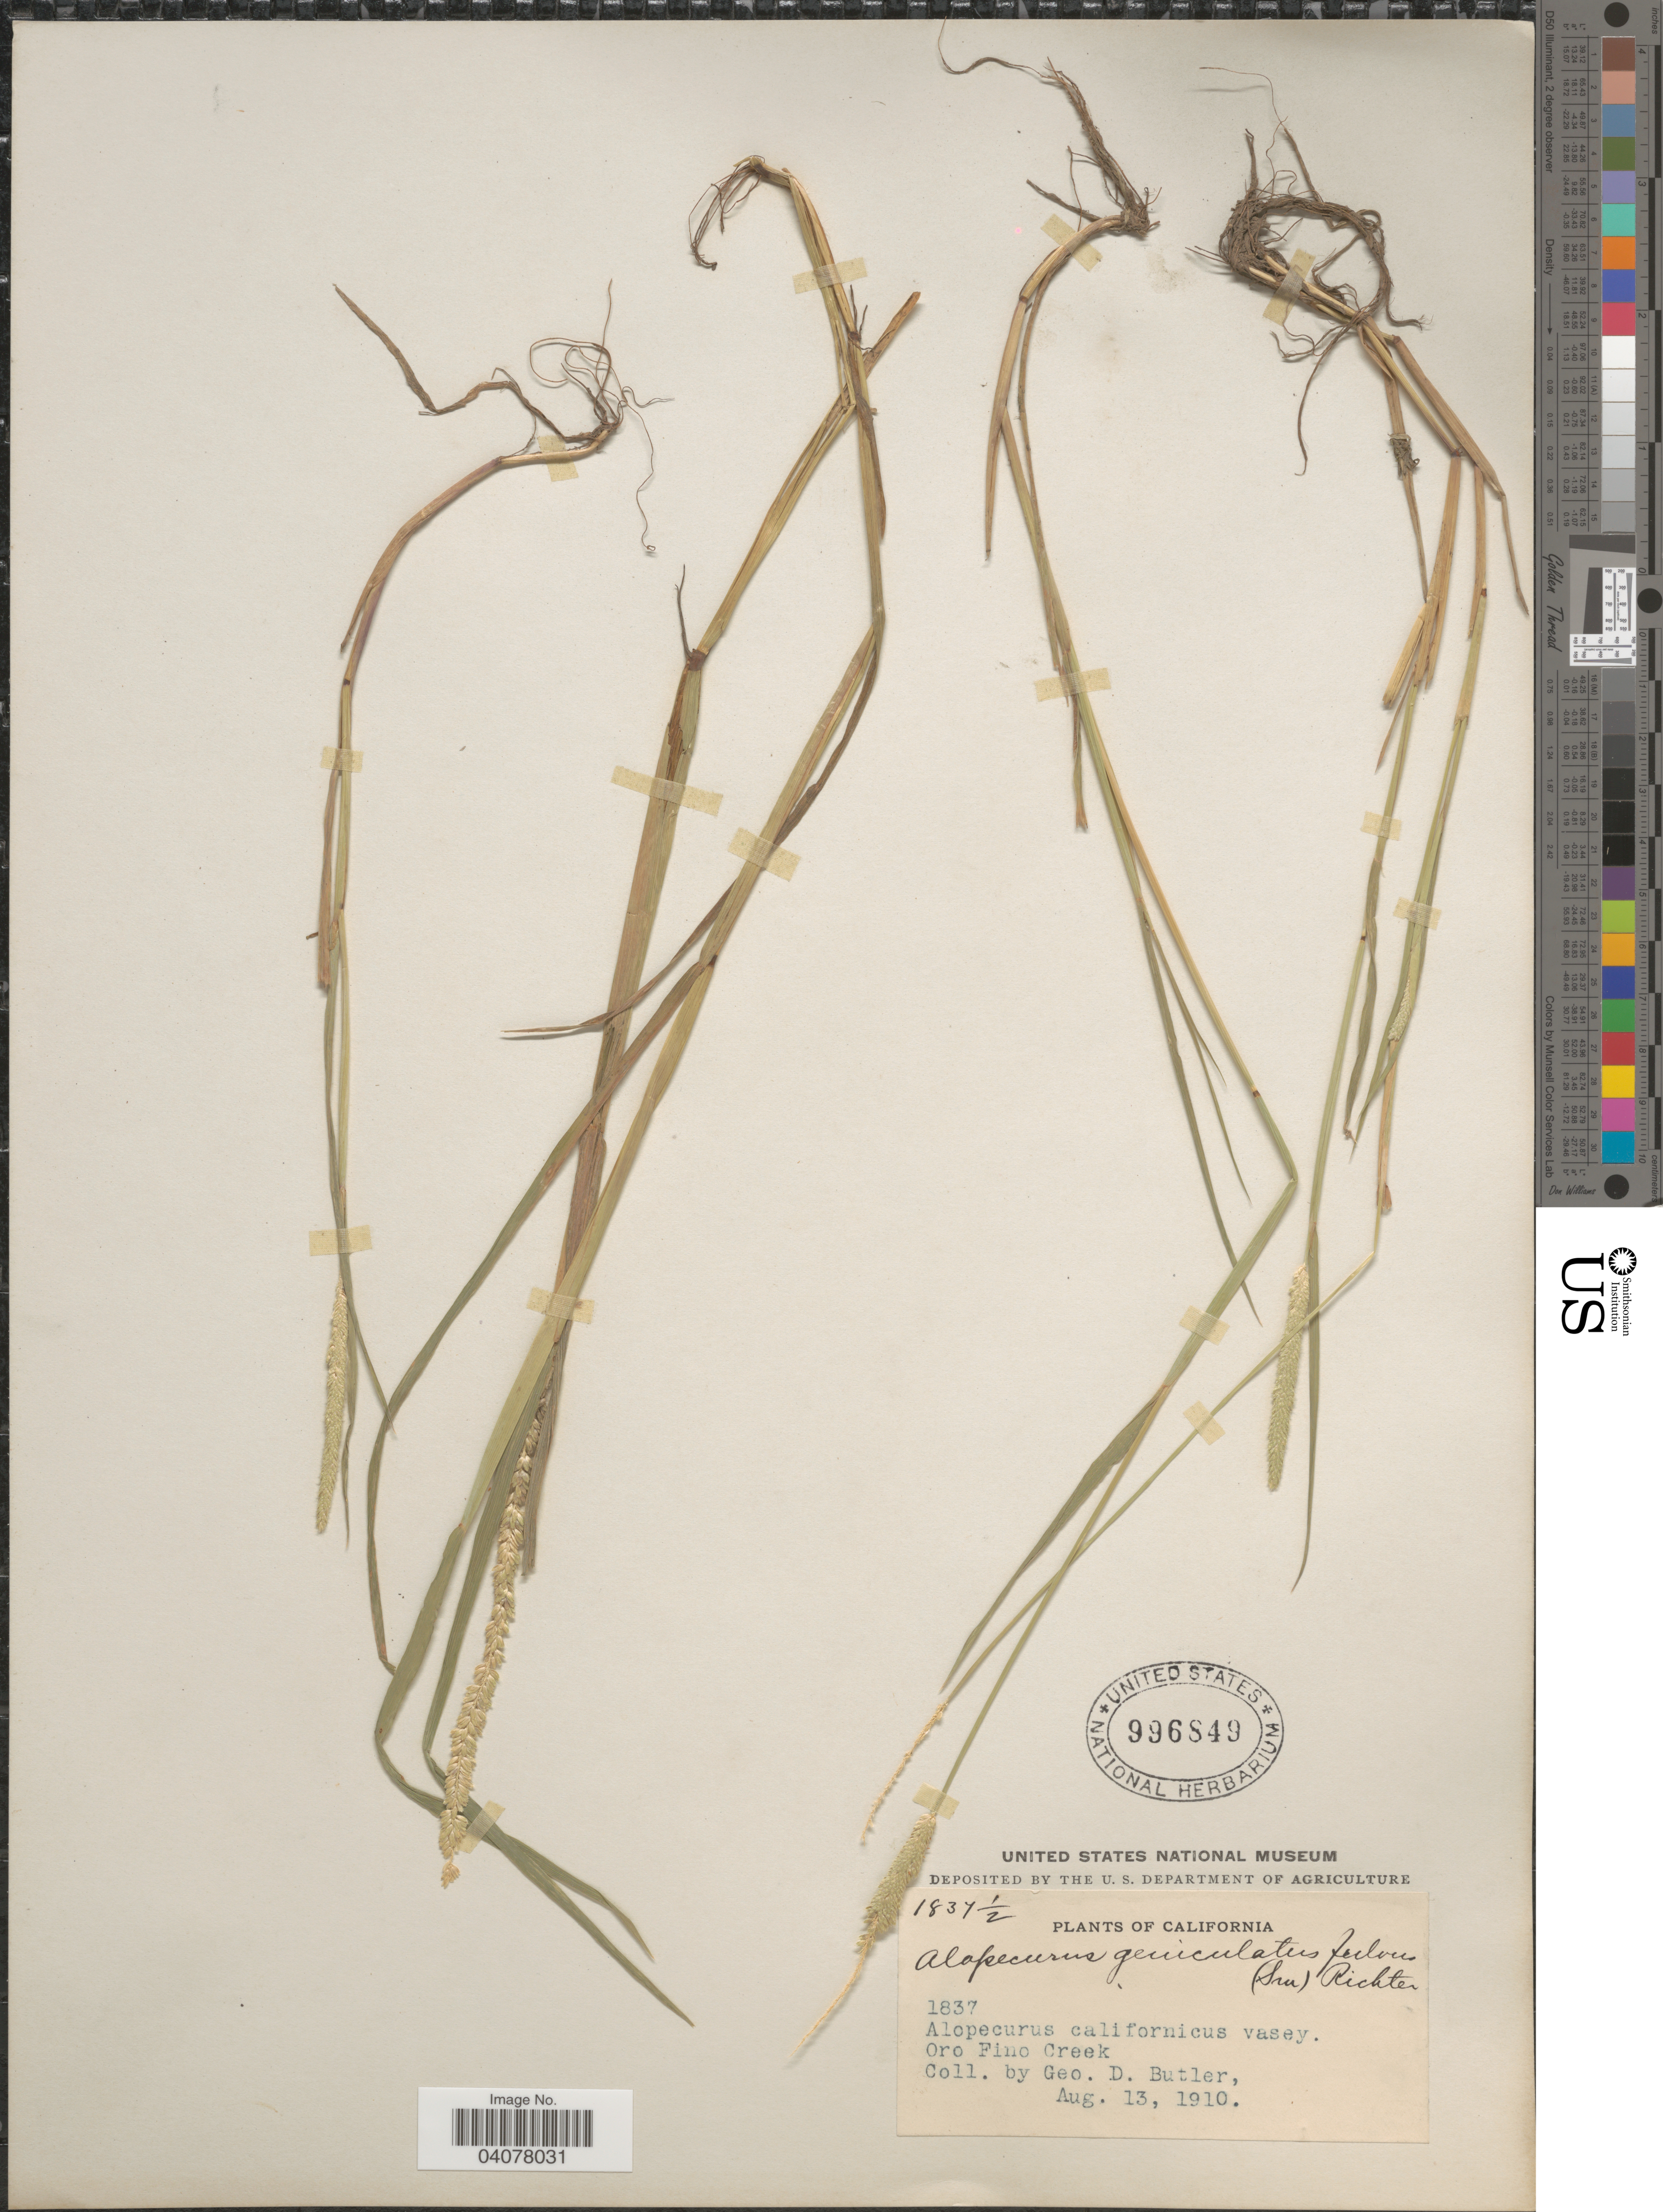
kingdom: Plantae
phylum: Tracheophyta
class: Liliopsida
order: Poales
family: Poaceae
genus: Alopecurus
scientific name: Alopecurus aequalis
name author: Sobol.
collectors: G. D. Butler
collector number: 1837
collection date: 1910-08-13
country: United States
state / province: California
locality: Oro Fino Creek.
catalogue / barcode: US 996849